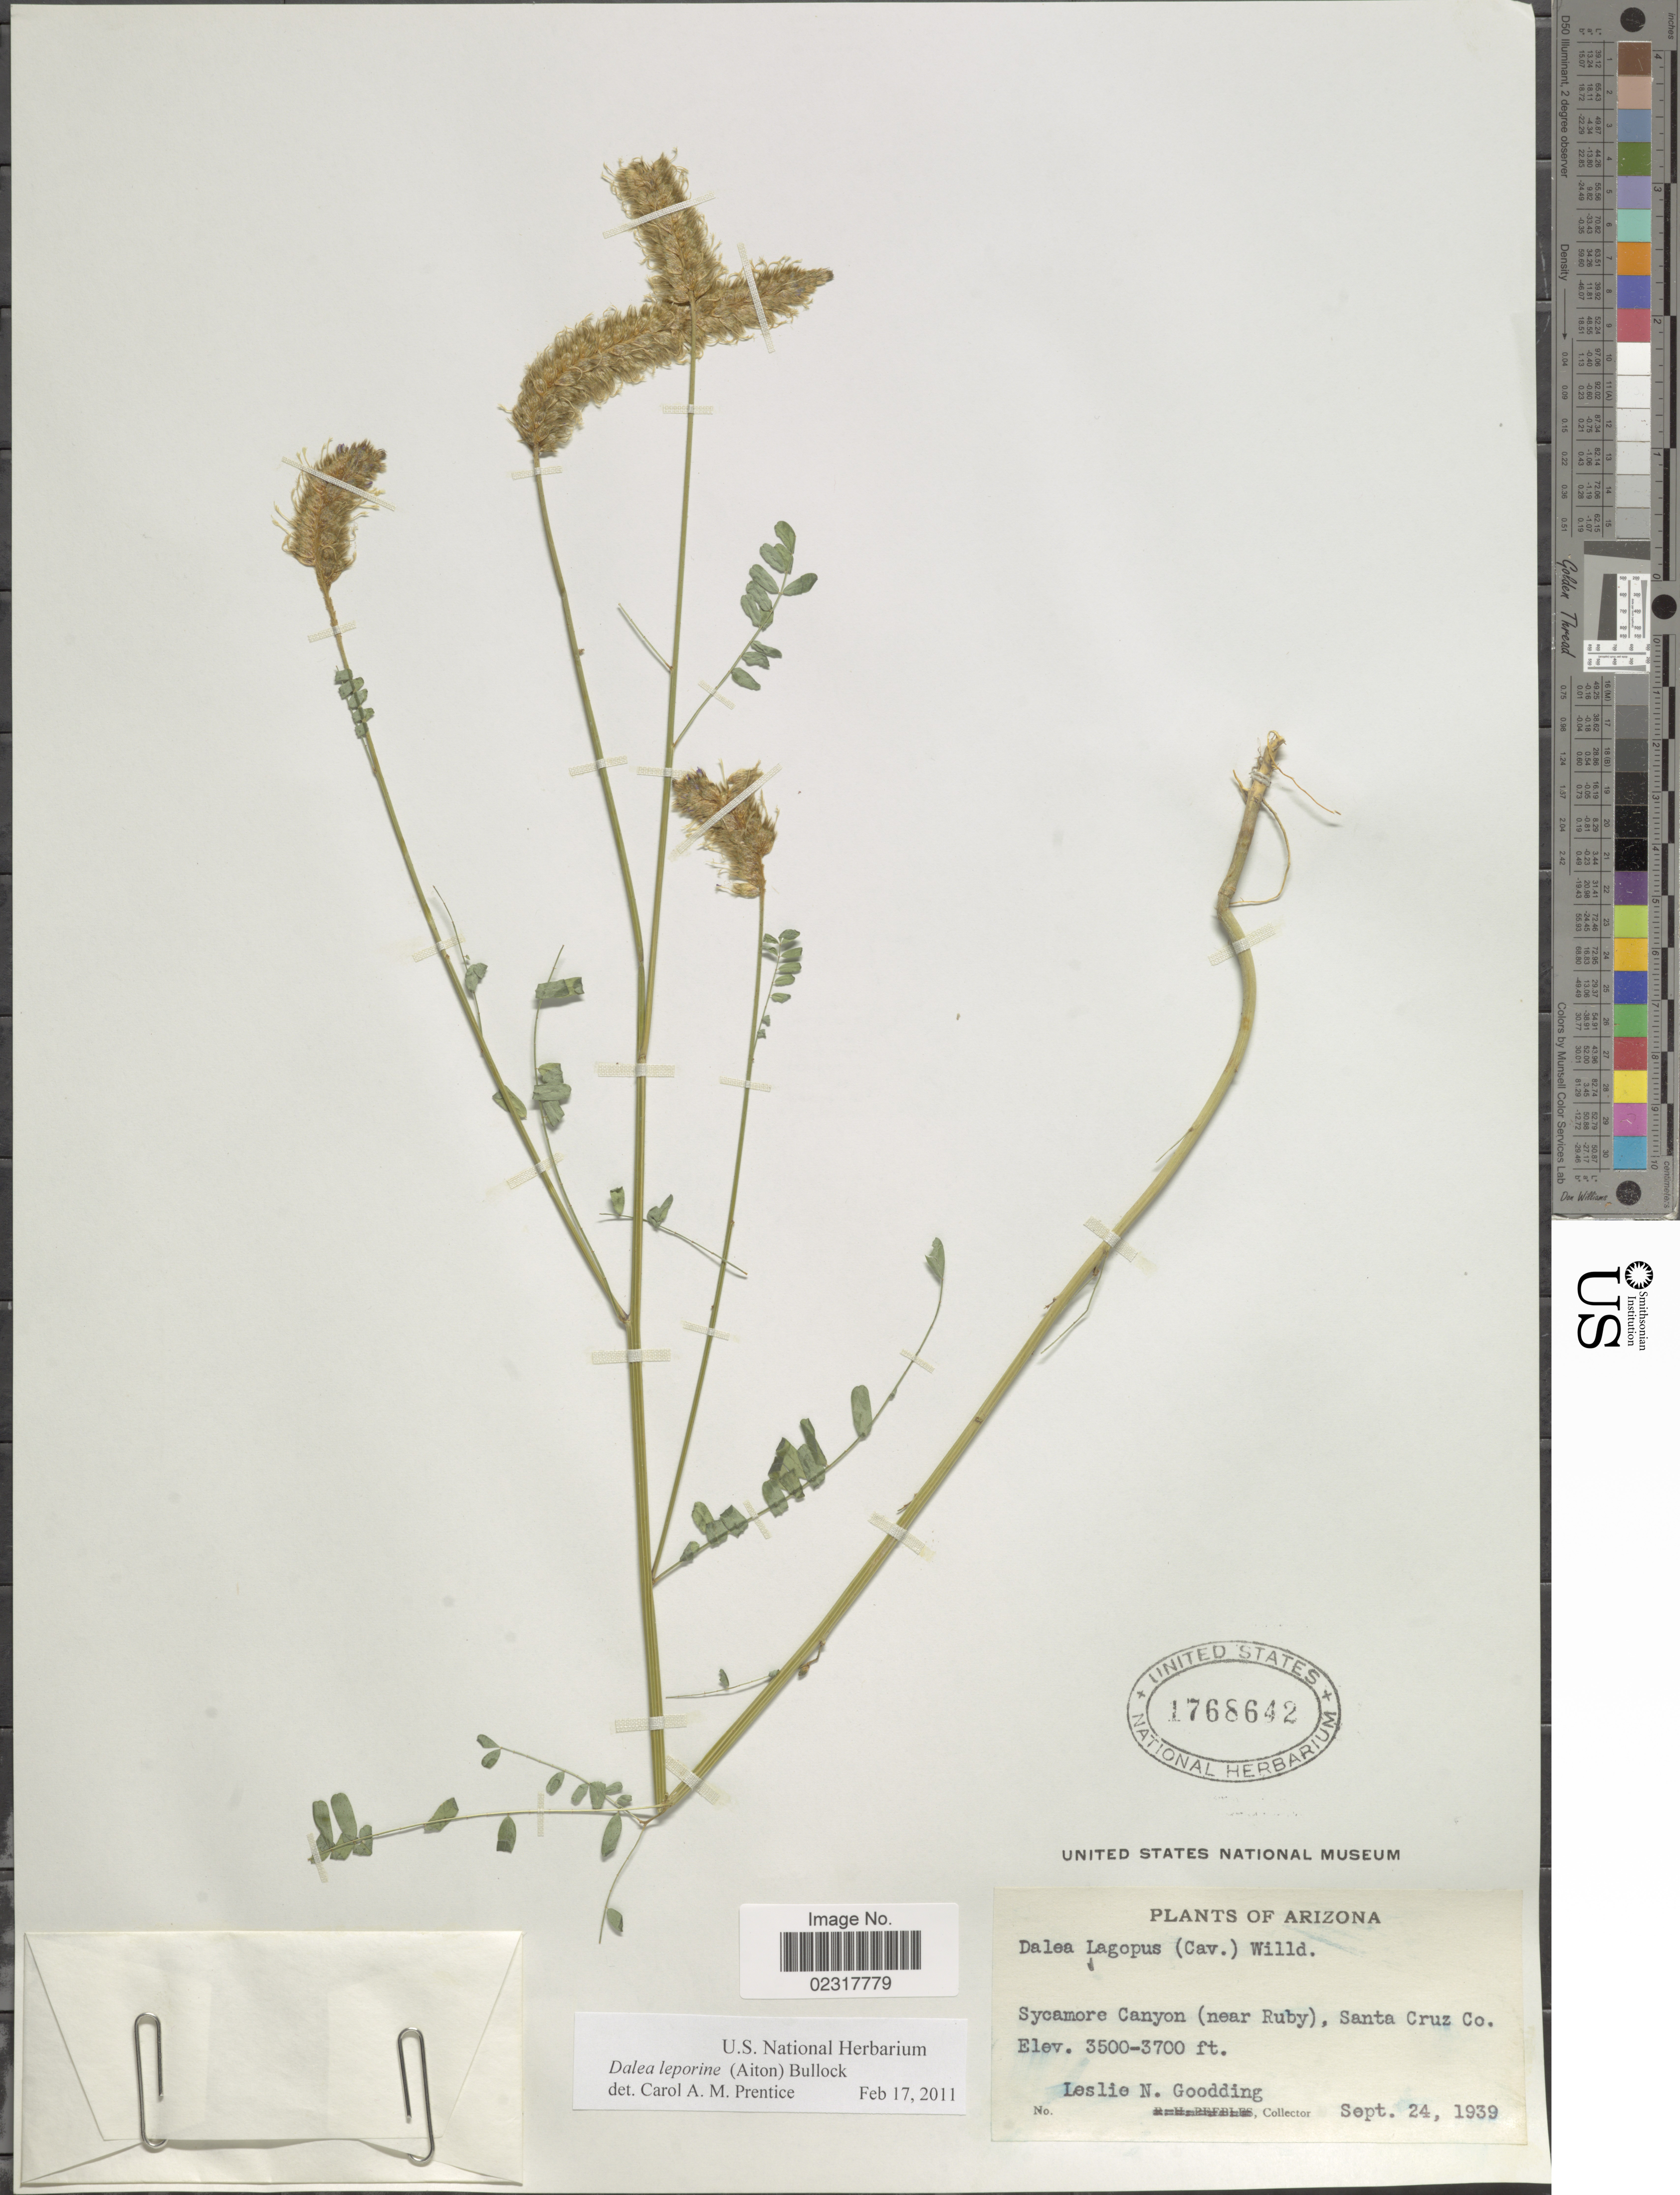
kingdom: Plantae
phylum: Tracheophyta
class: Magnoliopsida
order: Fabales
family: Fabaceae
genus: Dalea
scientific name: Dalea leporina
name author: (Aiton) Bullock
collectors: L. N. Goodding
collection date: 1939-09-24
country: United States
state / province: Arizona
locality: Sycamore Canyon (near Ruby), Santa Cruz Co.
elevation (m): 1067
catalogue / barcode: US 1768642